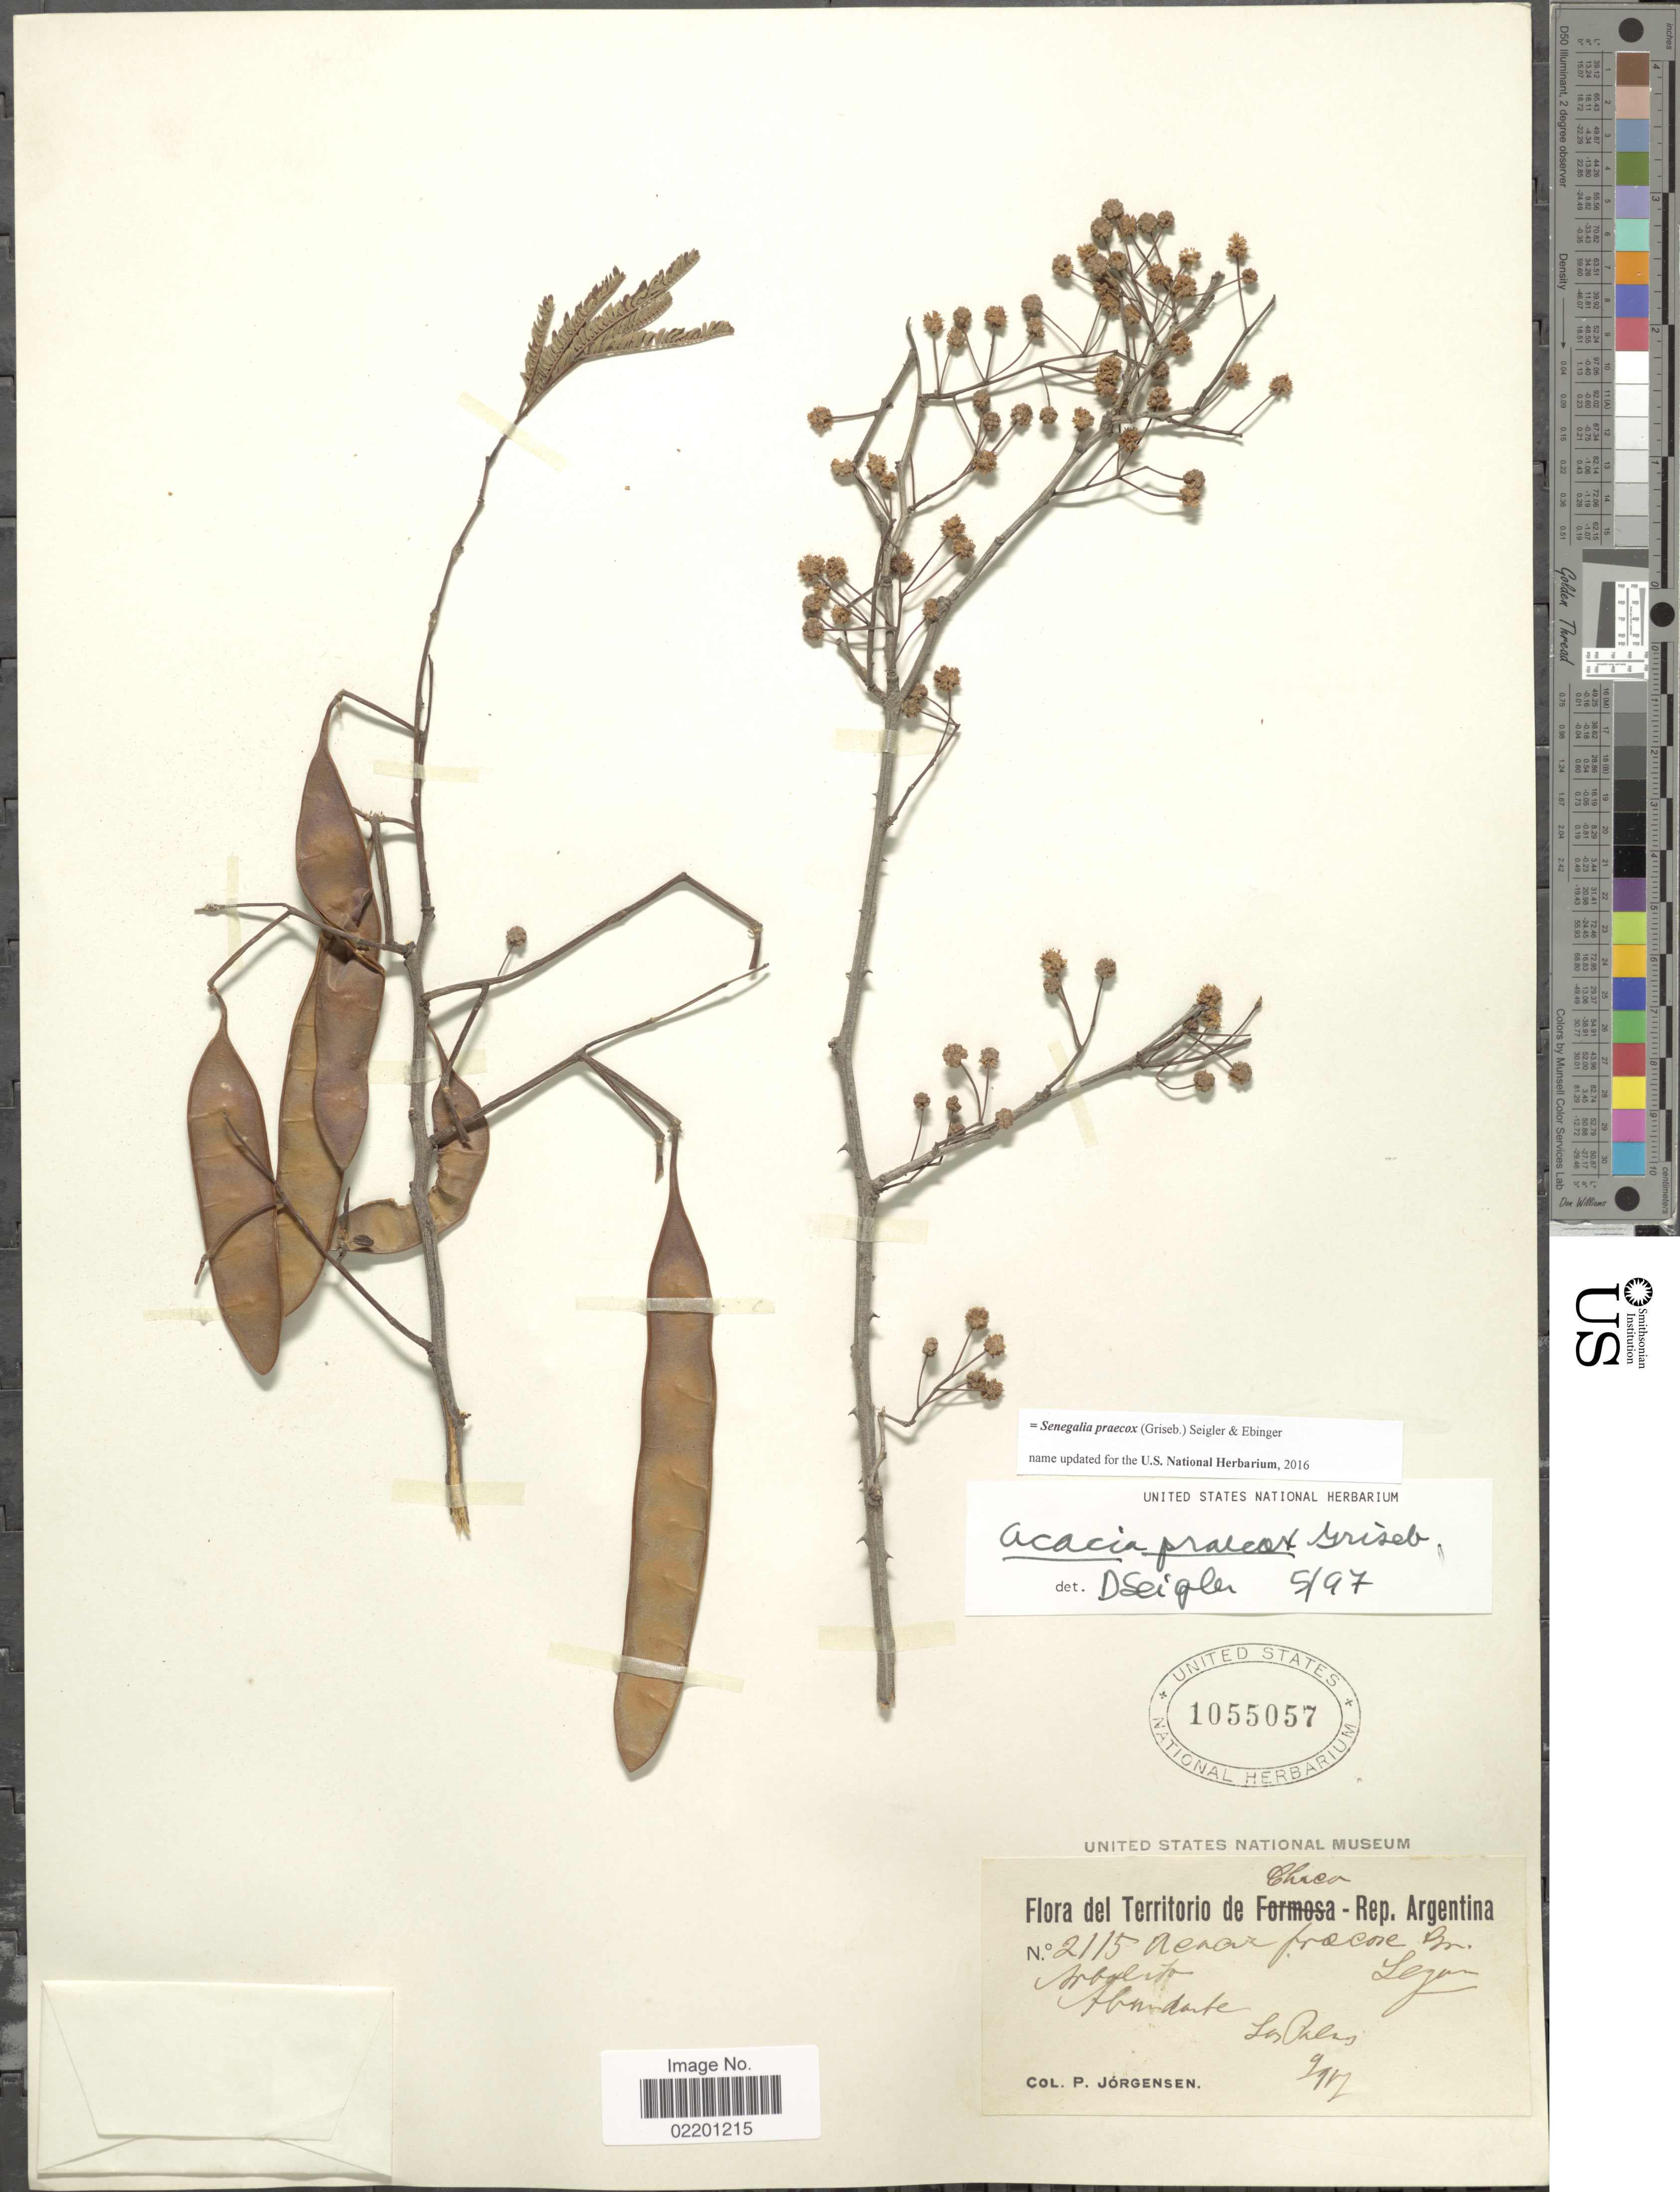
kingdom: Plantae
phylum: Tracheophyta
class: Magnoliopsida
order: Fabales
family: Fabaceae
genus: Senegalia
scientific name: Senegalia praecox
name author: (Griseb.) Seigler & Ebinger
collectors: P. Jörgensen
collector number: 2115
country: Argentina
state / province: Chaco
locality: Territorio de Chaco - Rep. Argentina. Las Palmas.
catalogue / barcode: US 1055057